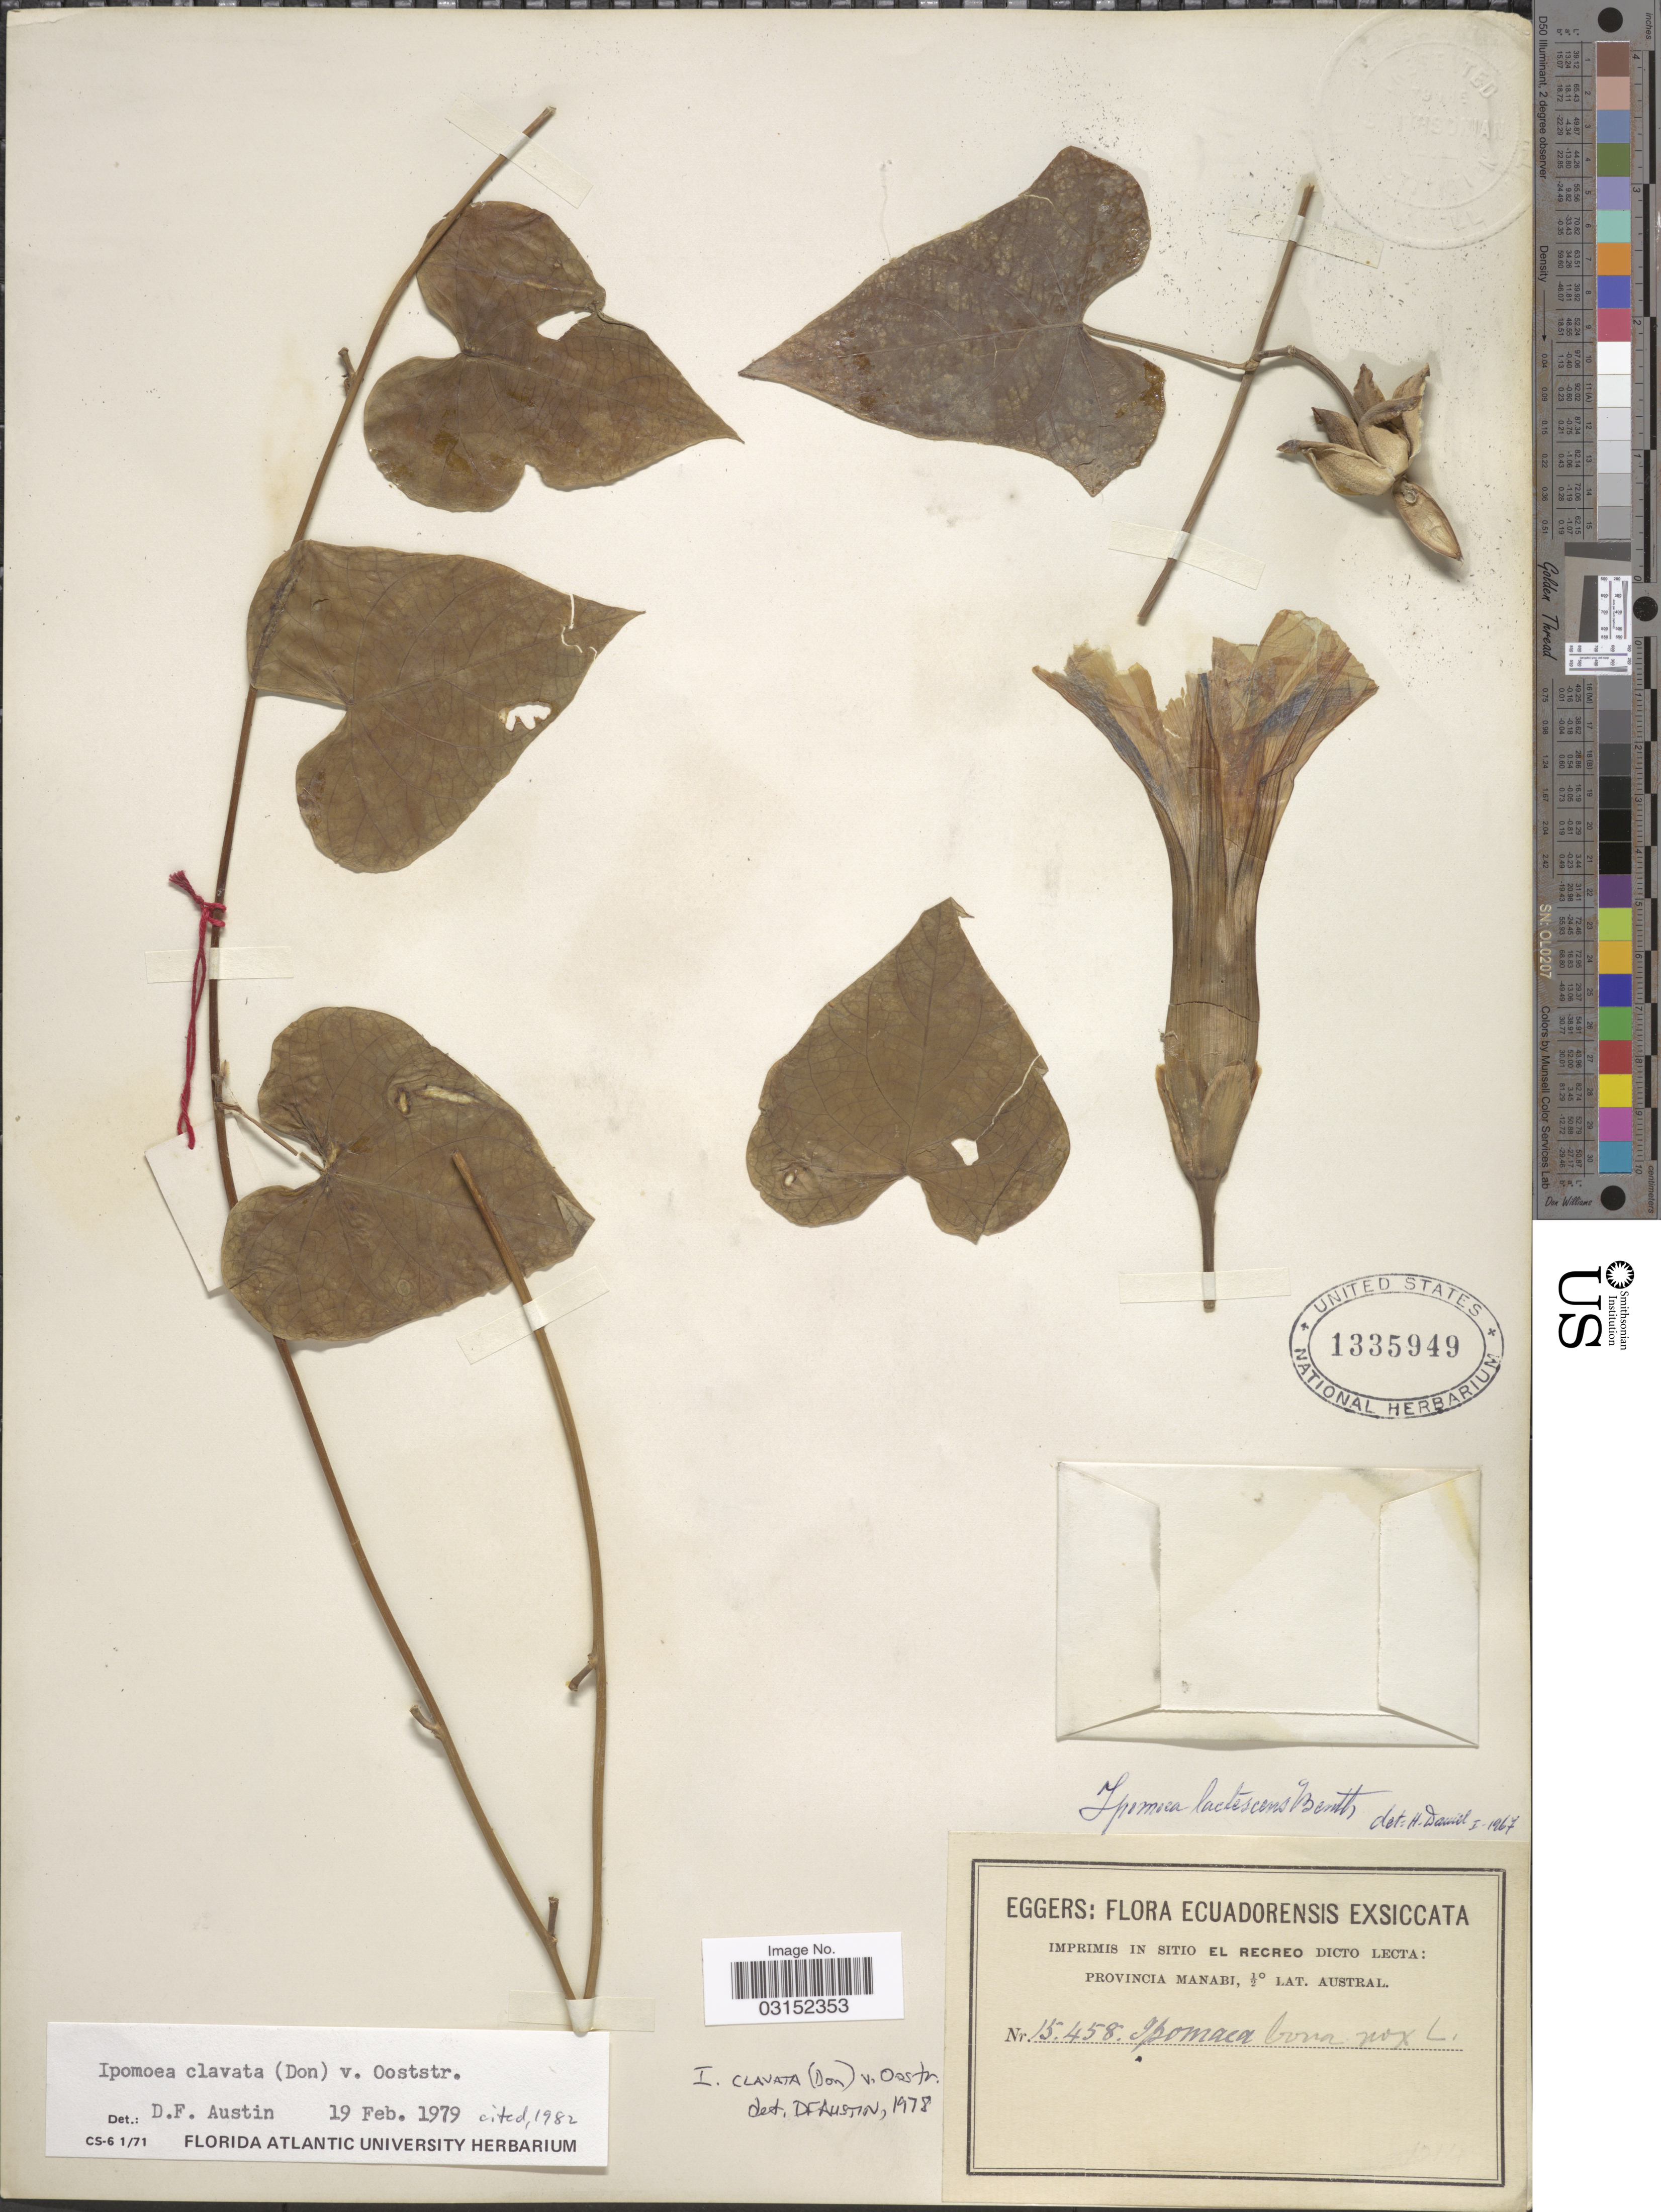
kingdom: Plantae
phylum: Tracheophyta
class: Magnoliopsida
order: Solanales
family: Convolvulaceae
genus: Ipomoea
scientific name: Ipomoea clavata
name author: (G. Don) J.F. Macbr.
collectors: -. Eggers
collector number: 15458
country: Ecuador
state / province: Manabí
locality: In Sitio El Recreo, Provincia Manabi, Austral.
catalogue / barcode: US 1335949